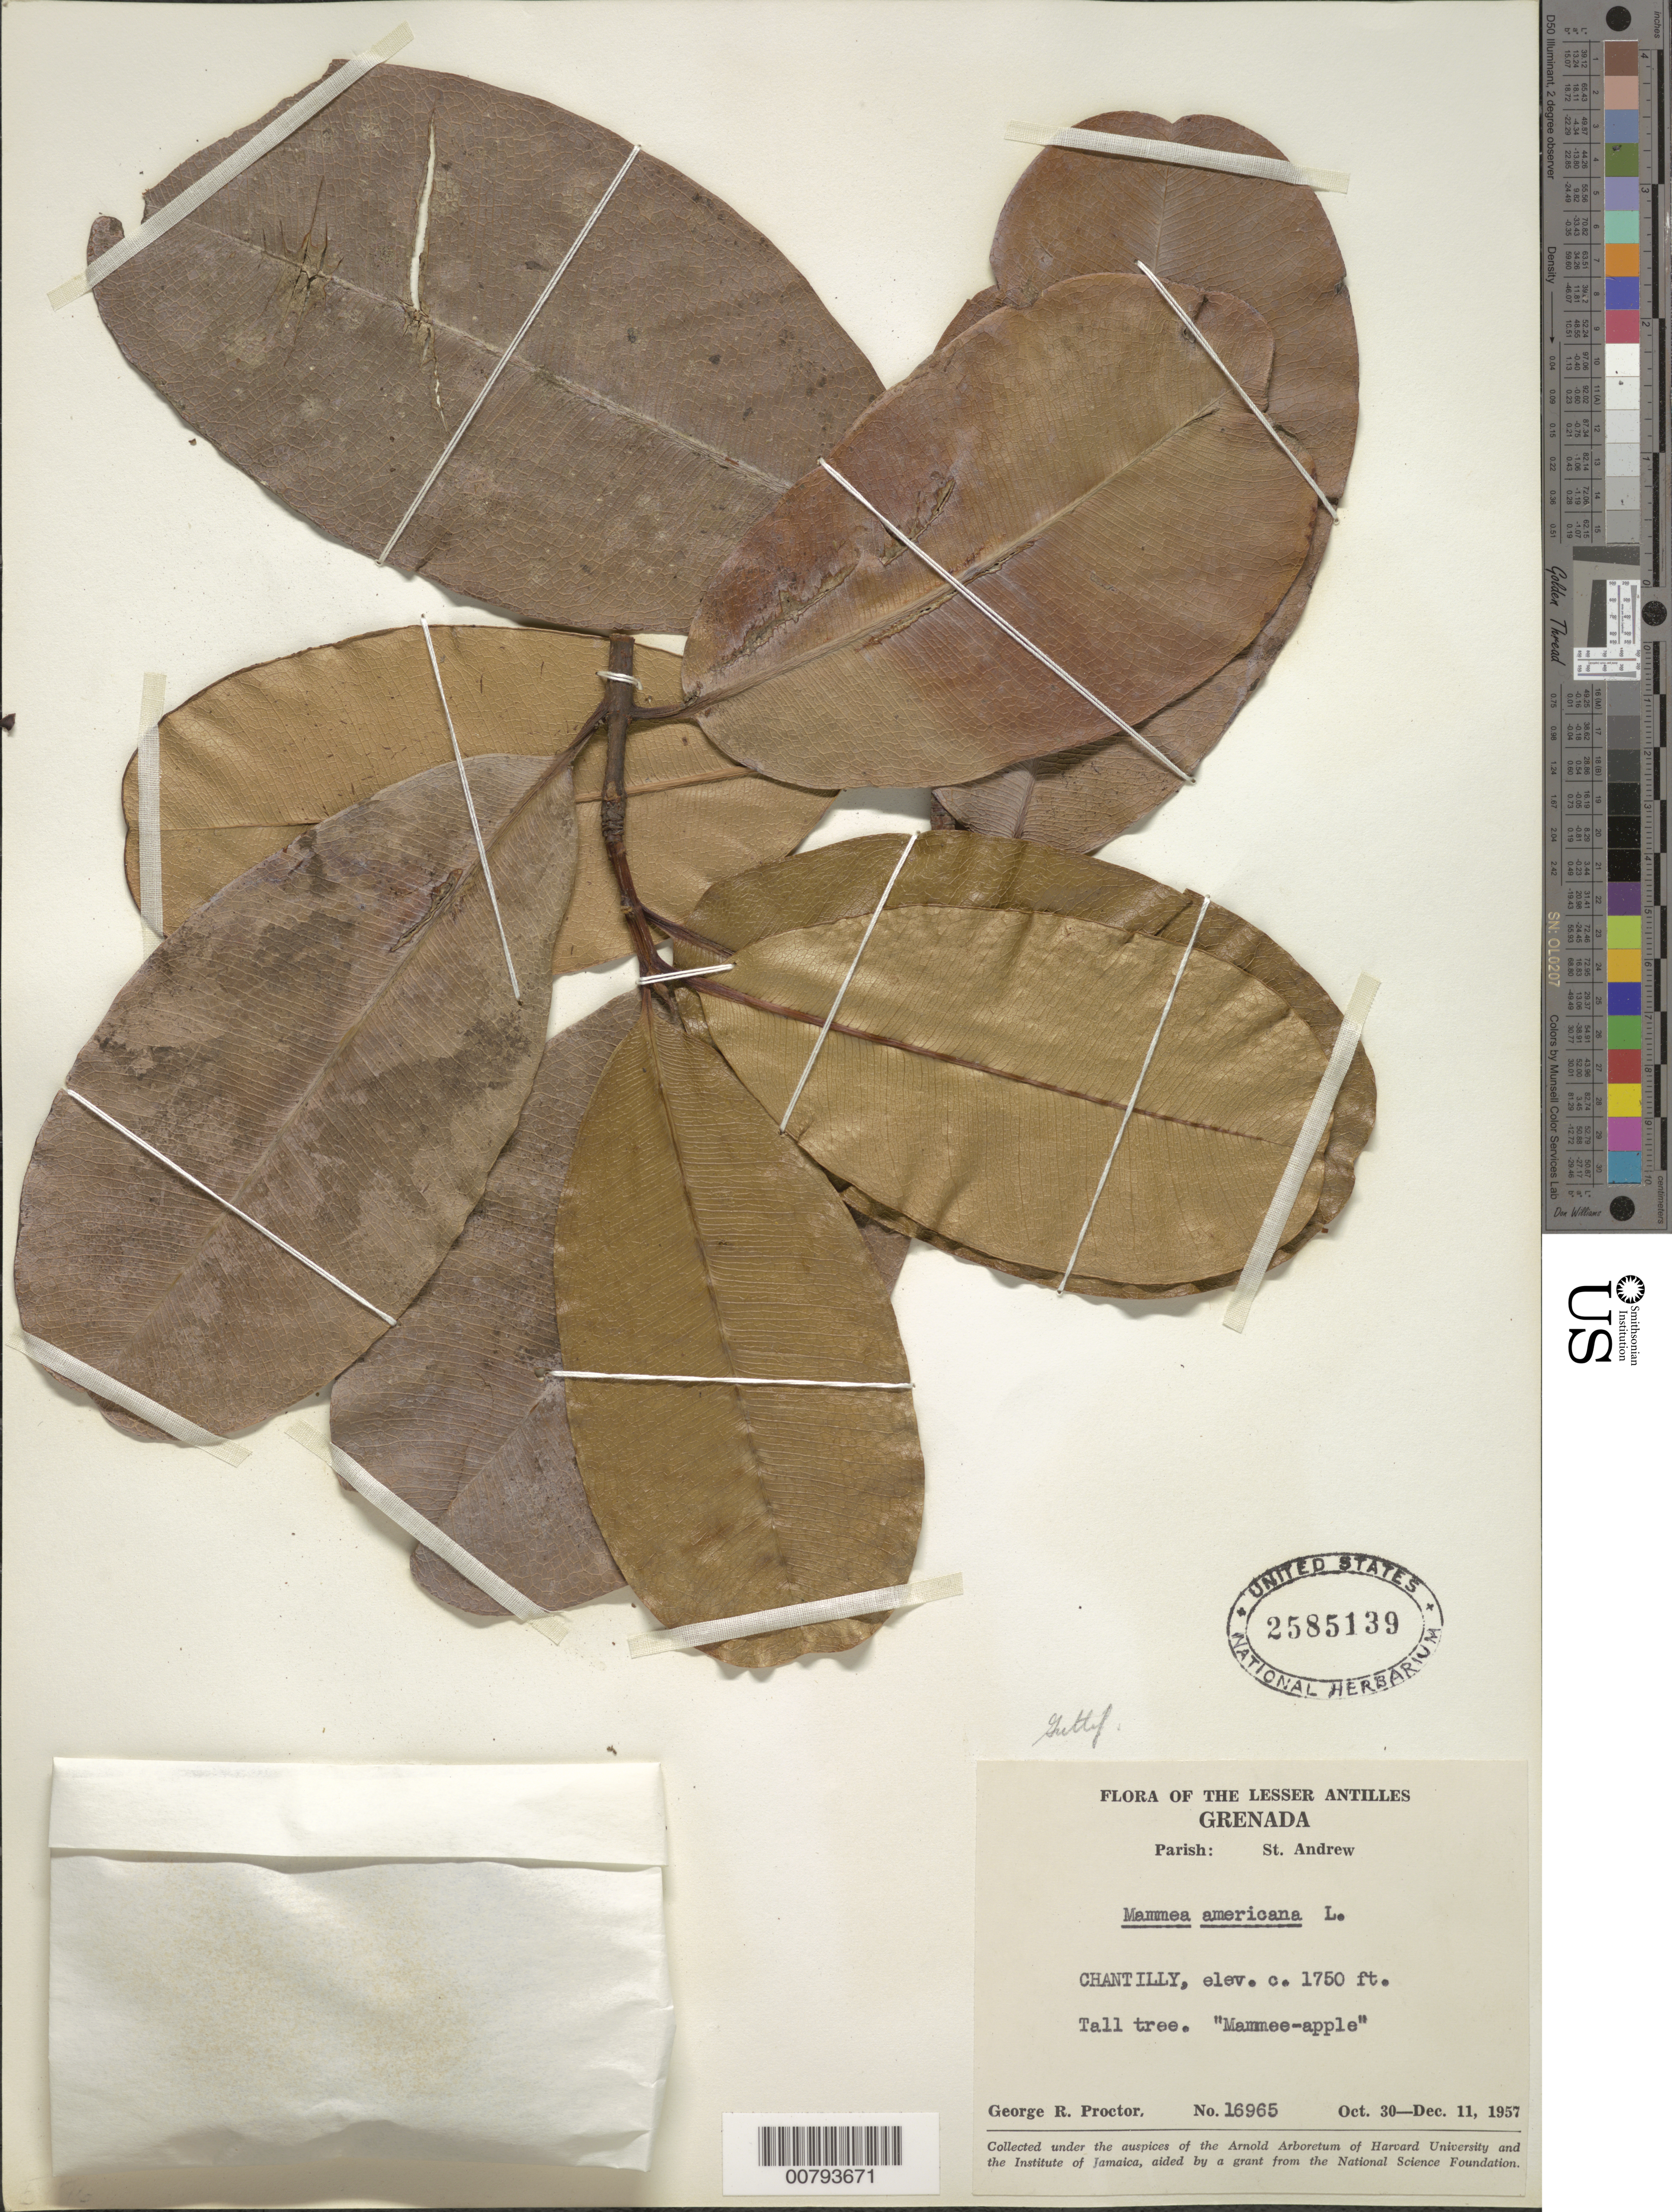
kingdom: Plantae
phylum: Tracheophyta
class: Magnoliopsida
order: Malpighiales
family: Calophyllaceae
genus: Mammea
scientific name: Mammea americana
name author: L.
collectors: G. R. Proctor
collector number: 16965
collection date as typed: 30 Oct 1957 to 11 Dec 1957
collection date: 1957-10-30/1957-12-11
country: Grenada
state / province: Saint Andrew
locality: Chantilly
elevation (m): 533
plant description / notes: Common name: Mammee apple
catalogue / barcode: US 2585139